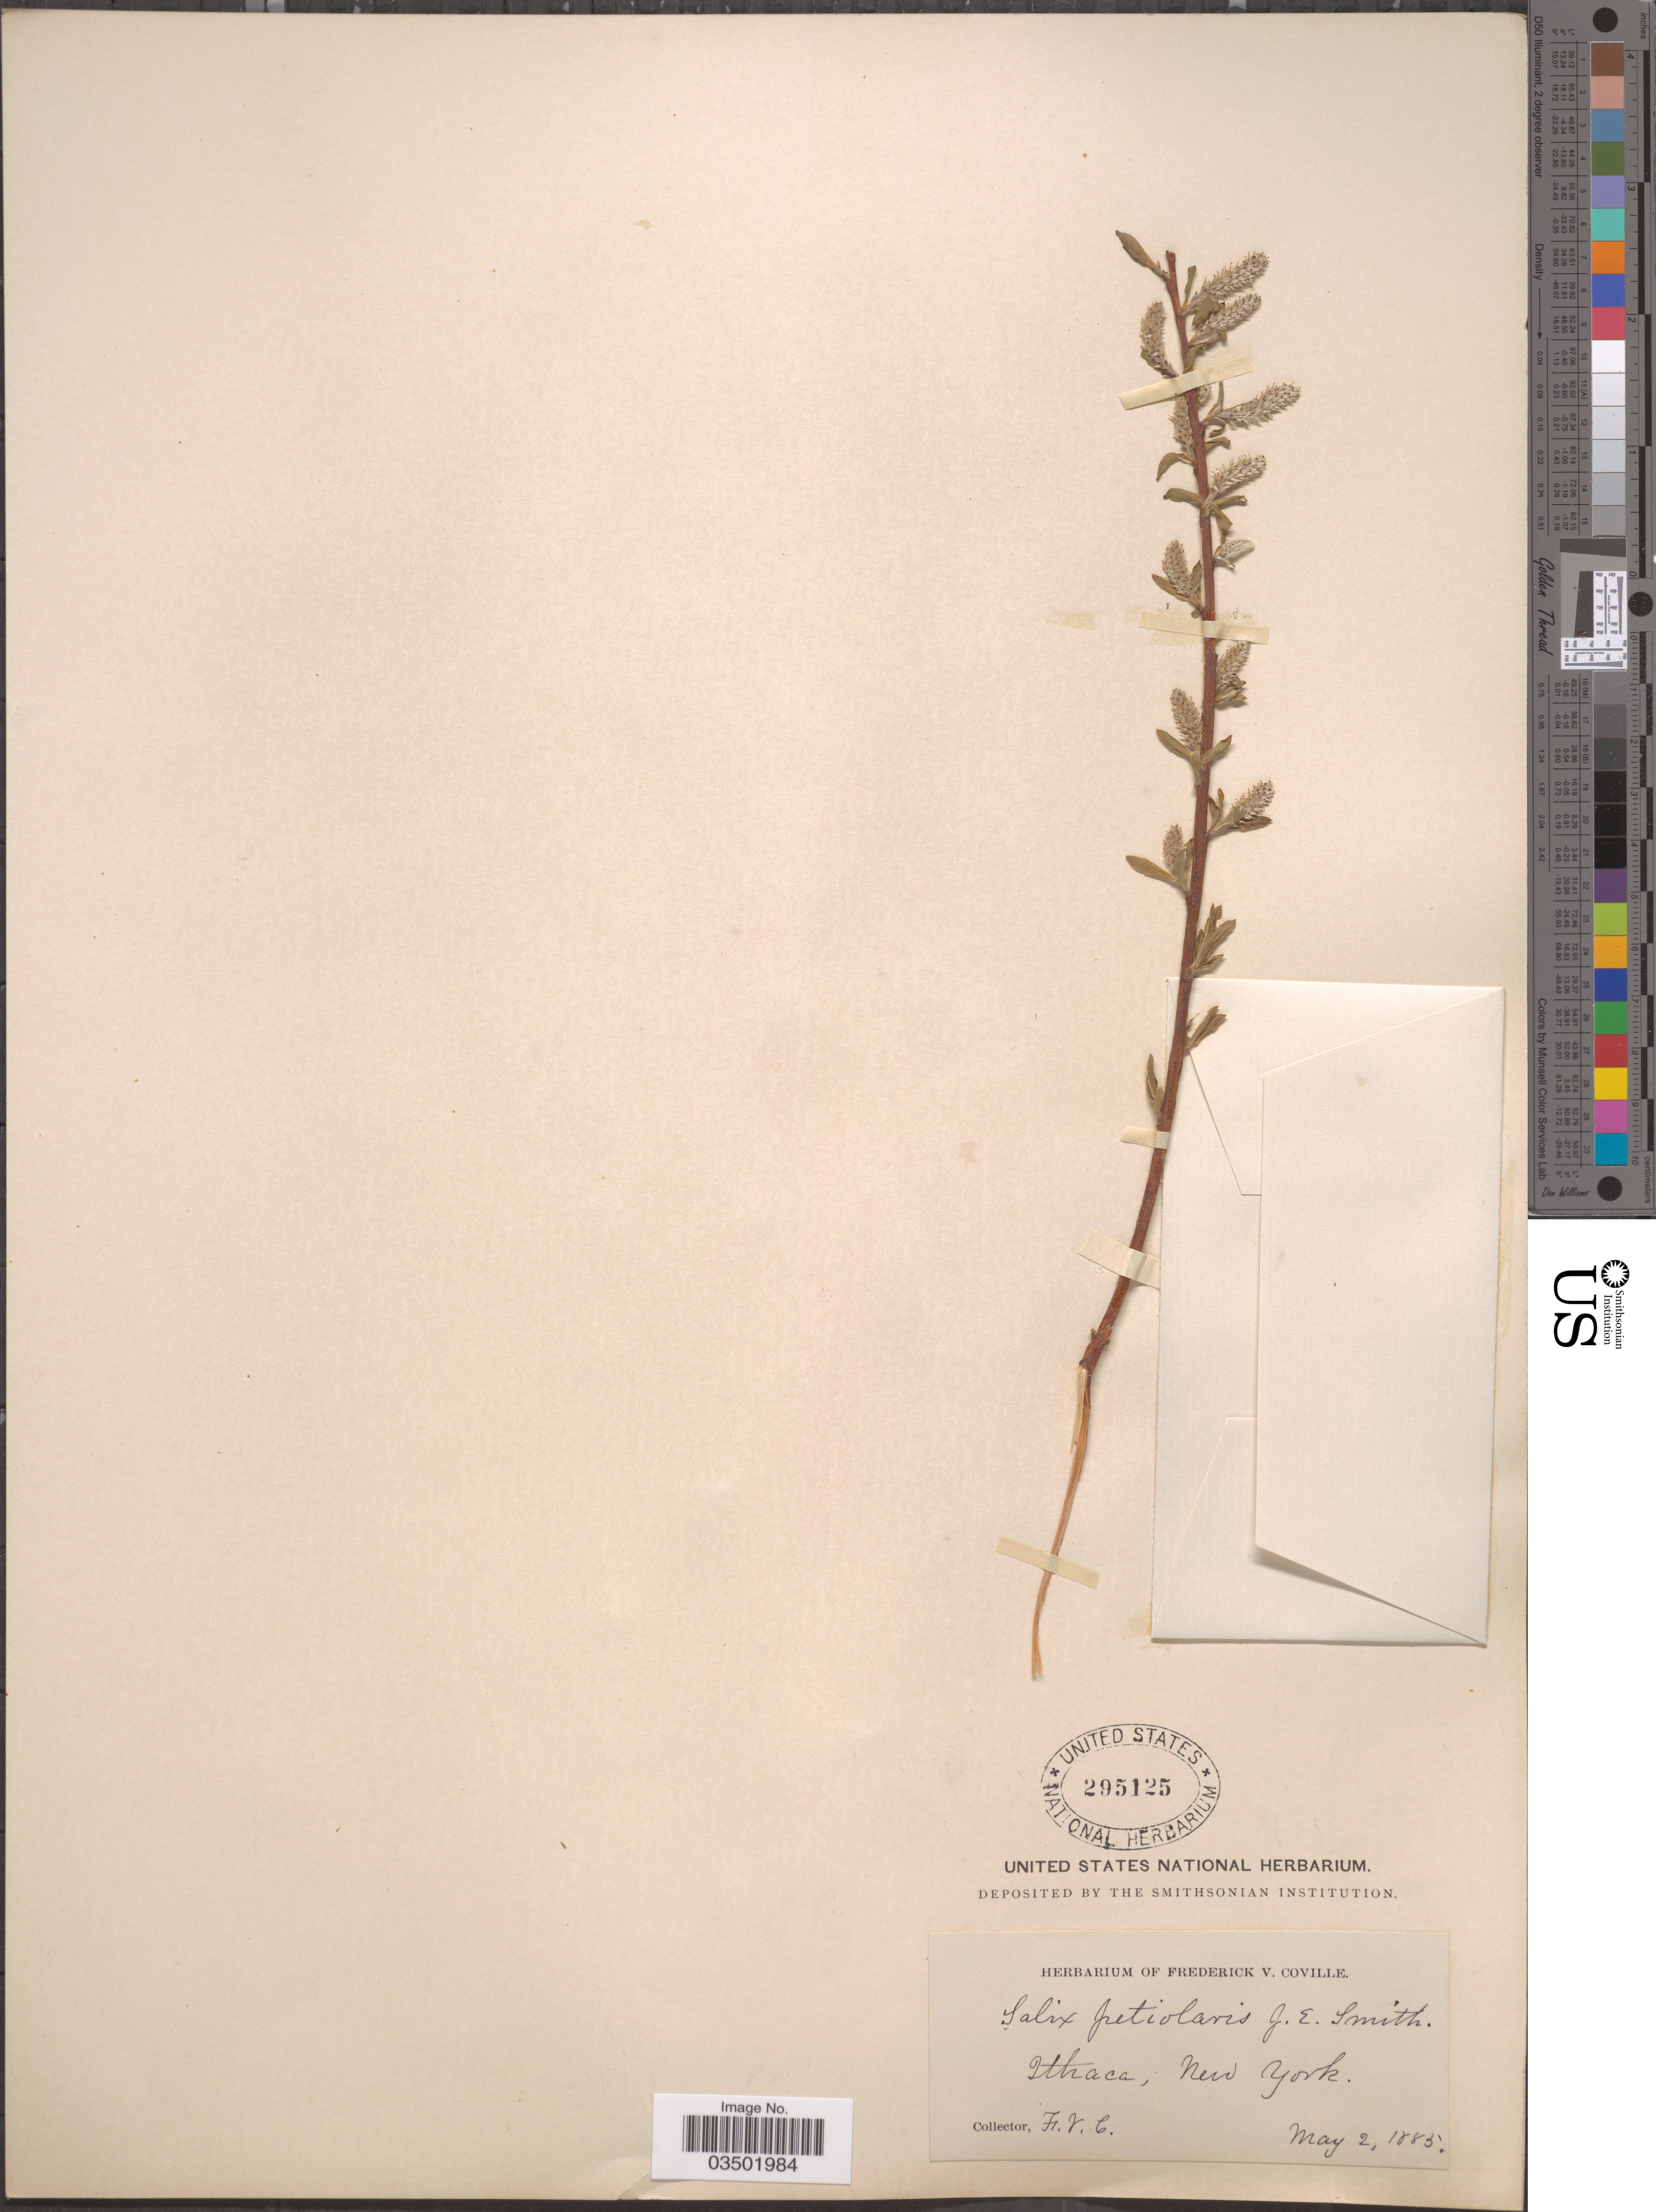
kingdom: Plantae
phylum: Tracheophyta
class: Magnoliopsida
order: Malpighiales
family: Salicaceae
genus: Salix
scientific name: Salix petiolaris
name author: Sm.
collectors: F. V. Coville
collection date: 1885-05-02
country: United States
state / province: New York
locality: Ithaca.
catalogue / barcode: US 295125